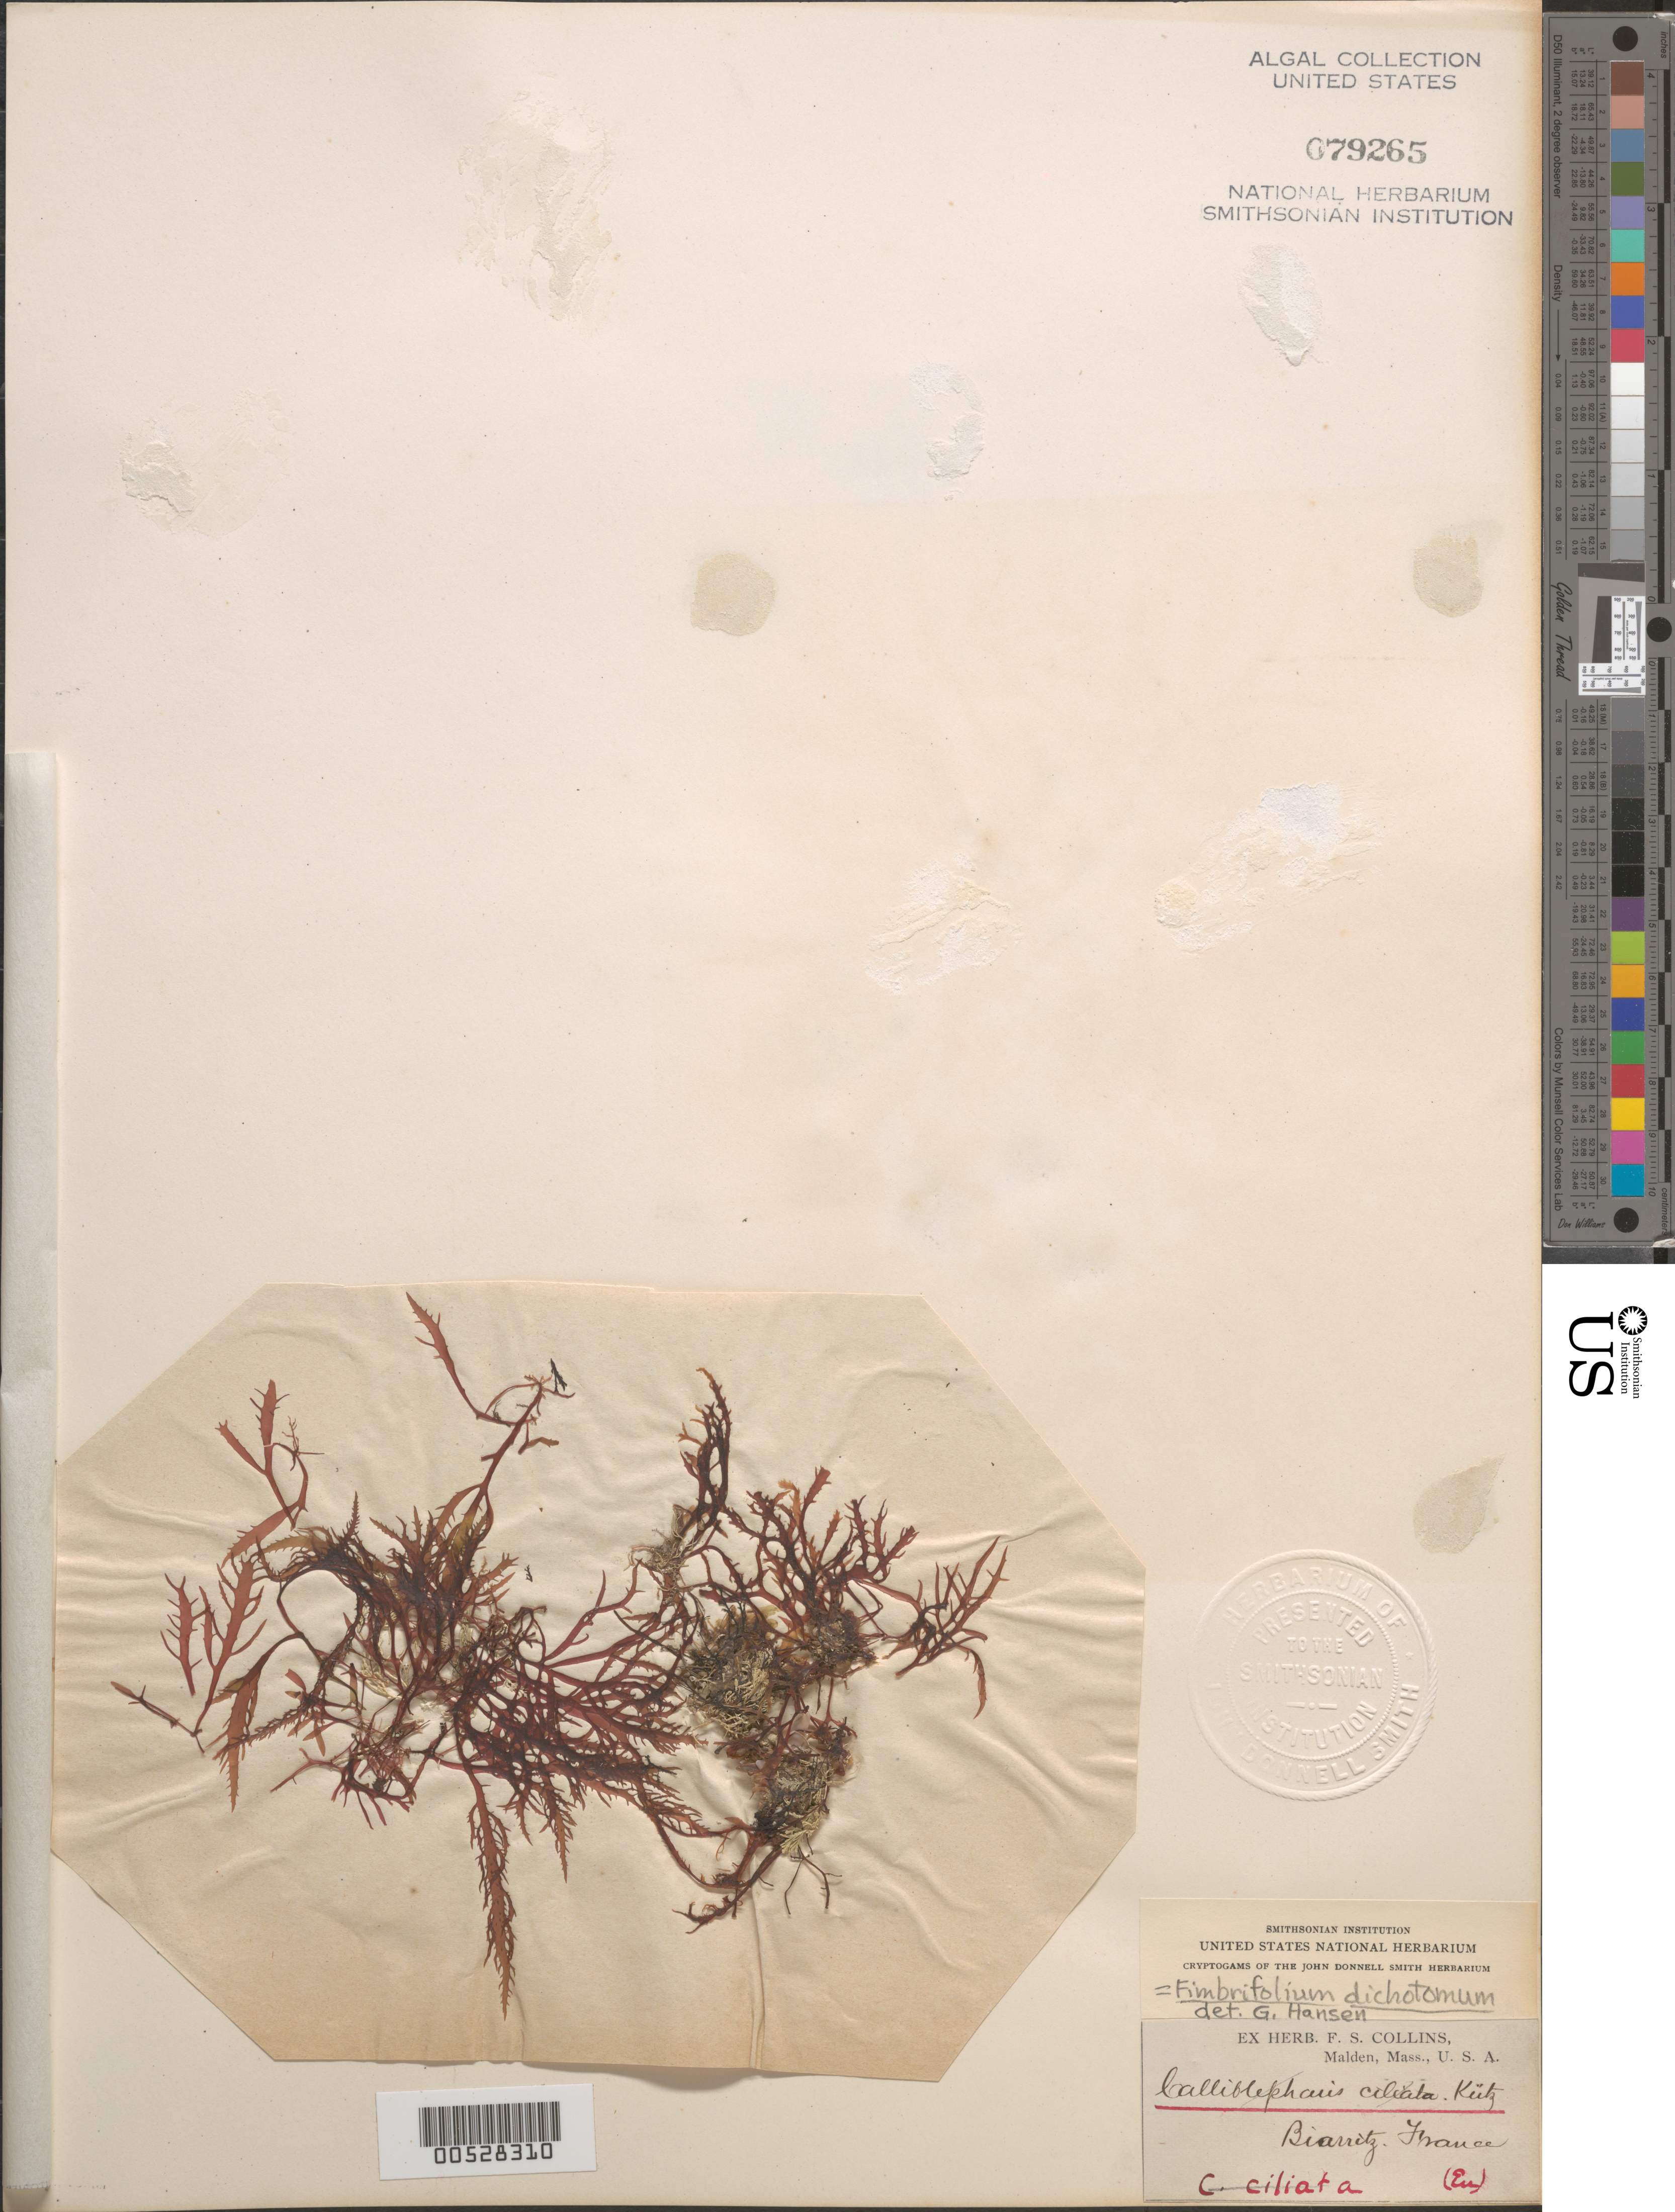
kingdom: Plantae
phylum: Rhodophyta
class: Florideophyceae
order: Gigartinales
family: Cystocloniaceae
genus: Fimbrifolium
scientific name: Fimbrifolium dichotomum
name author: (Lepechin) Hansen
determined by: Hansen, G. I.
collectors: F. Collins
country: France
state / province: Nouvelle-Aquitaine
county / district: Pyrénées-Atlantiques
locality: Biarritz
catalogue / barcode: US 79265